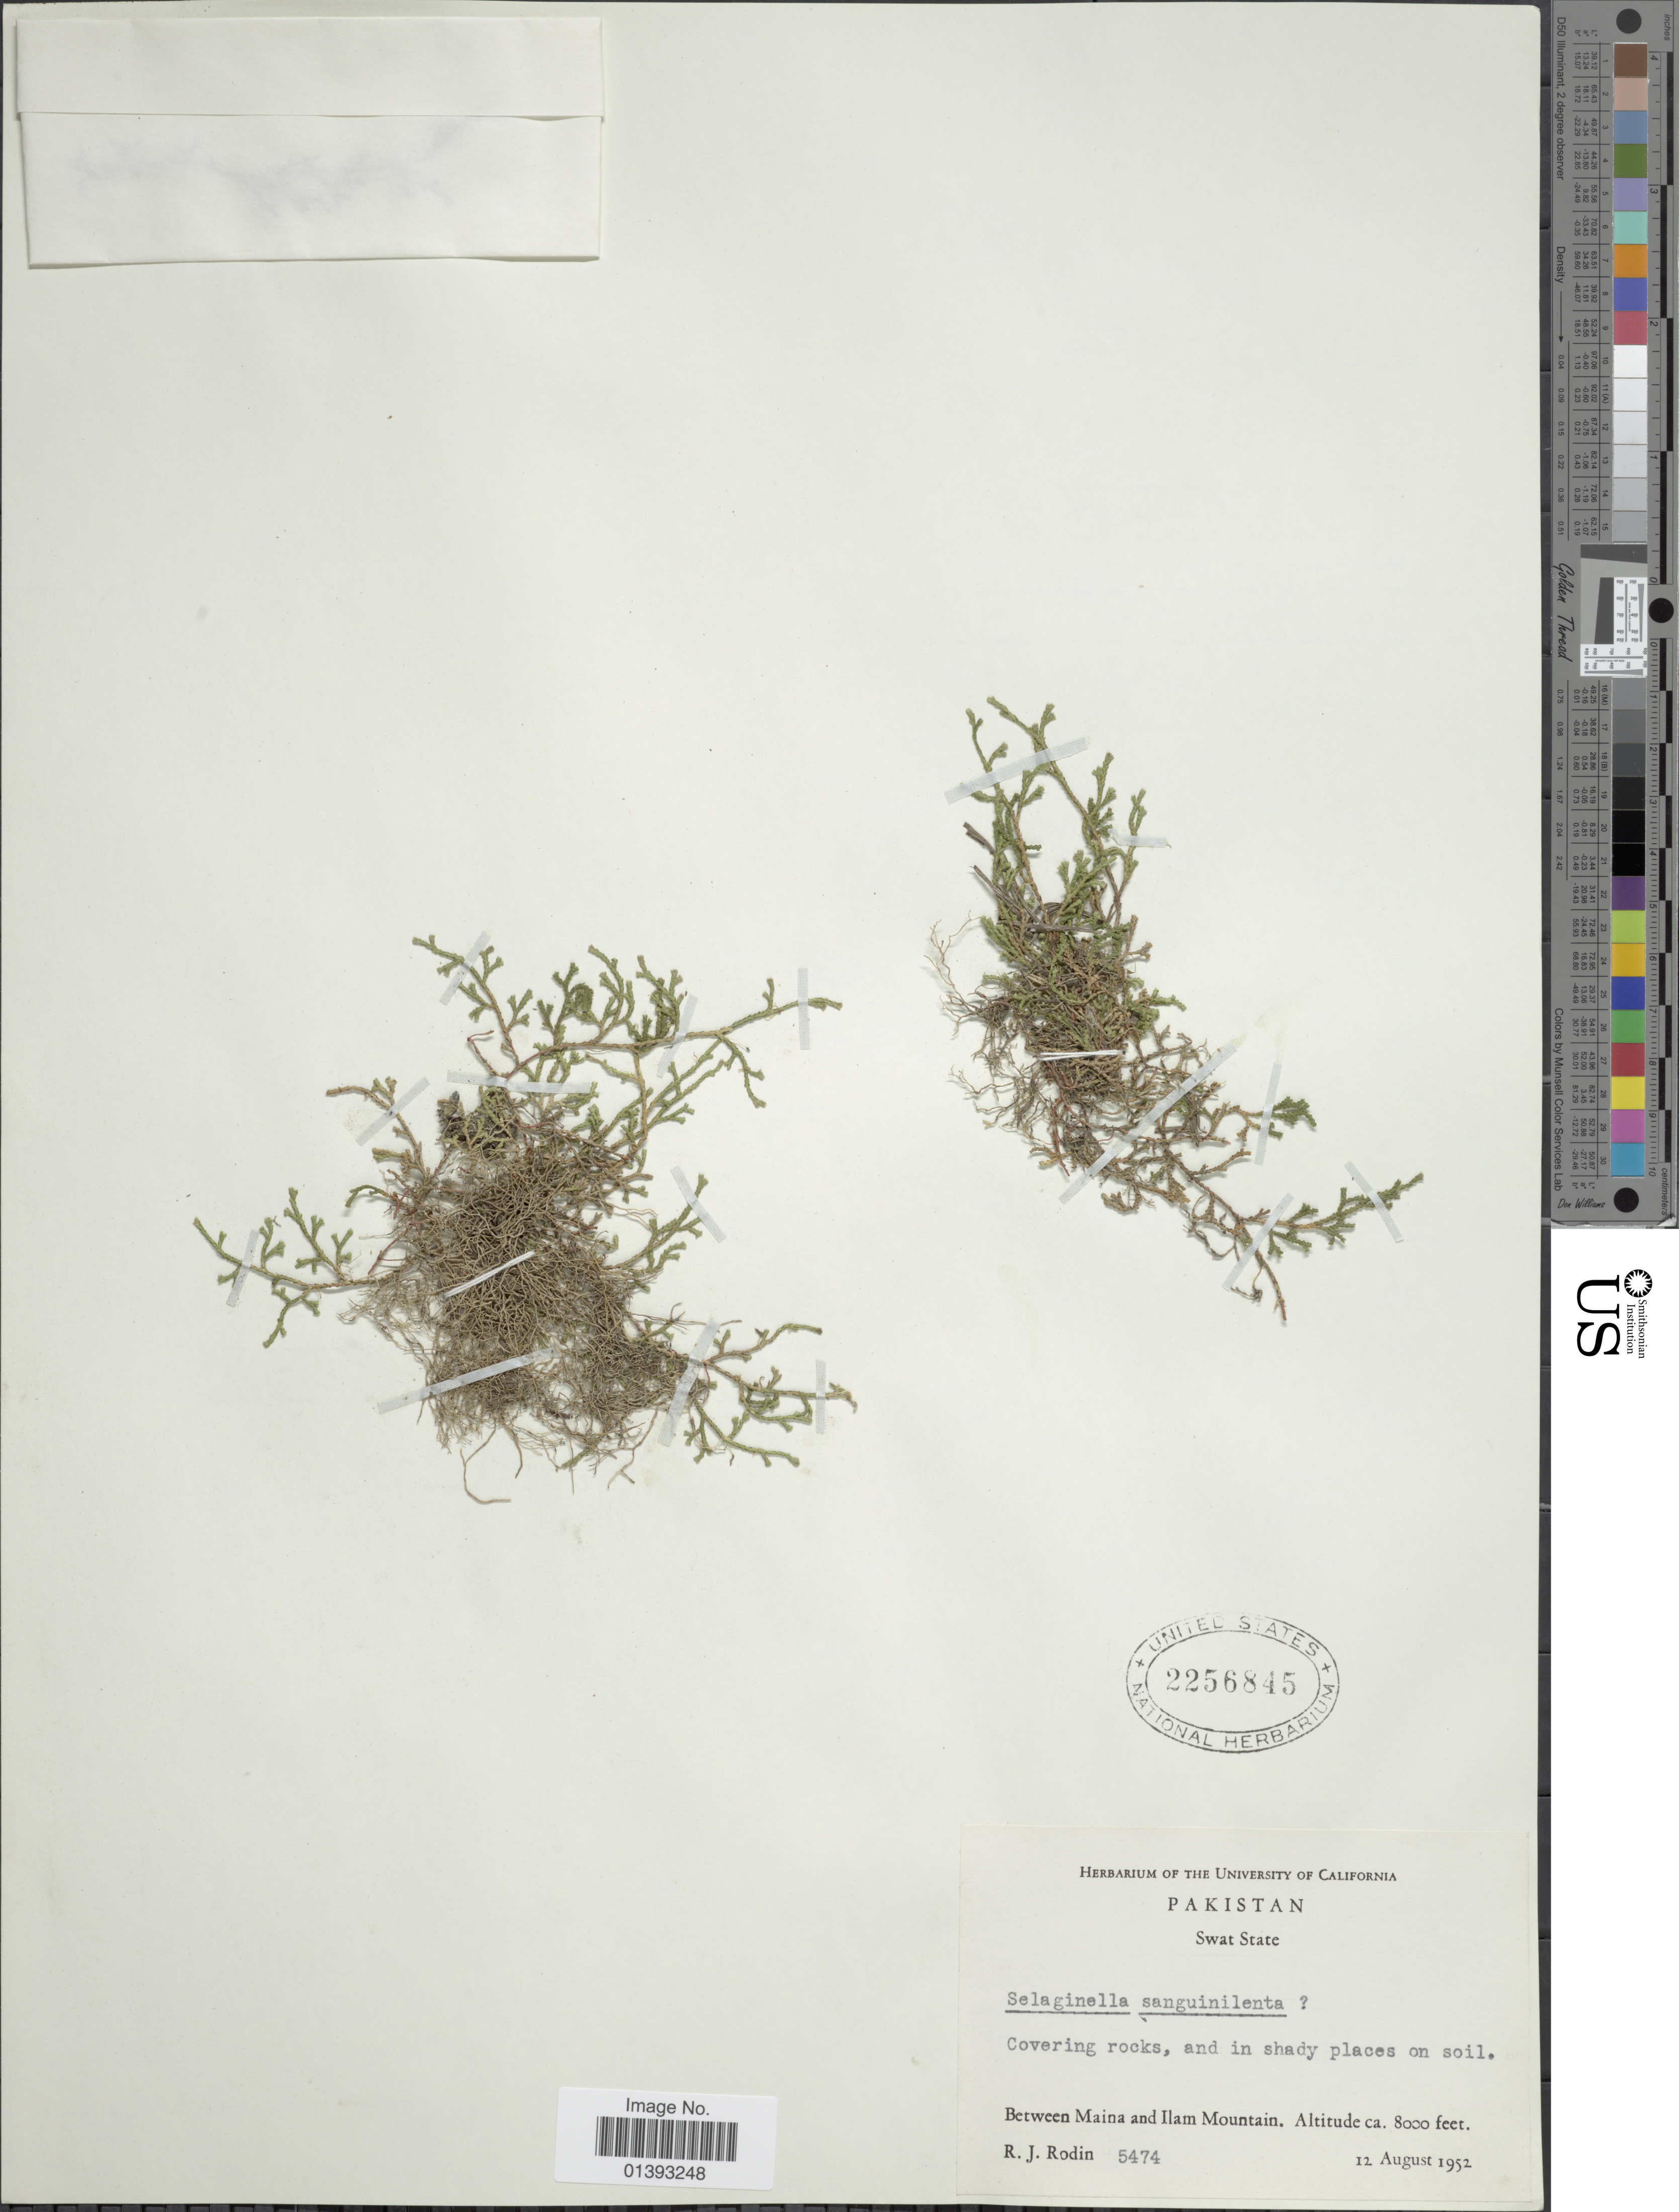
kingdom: Plantae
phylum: Tracheophyta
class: Lycopodiopsida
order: Selaginellales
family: Selaginellaceae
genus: Selaginella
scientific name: Selaginella sanguinolenta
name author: (L.) Spring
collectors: R. J. Rodin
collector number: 5474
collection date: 1952-08-12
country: Pakistan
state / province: Khyber Pakhtunkhwa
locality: Swat State, between Maina and Ilam Mountain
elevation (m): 2438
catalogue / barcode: US 2256845